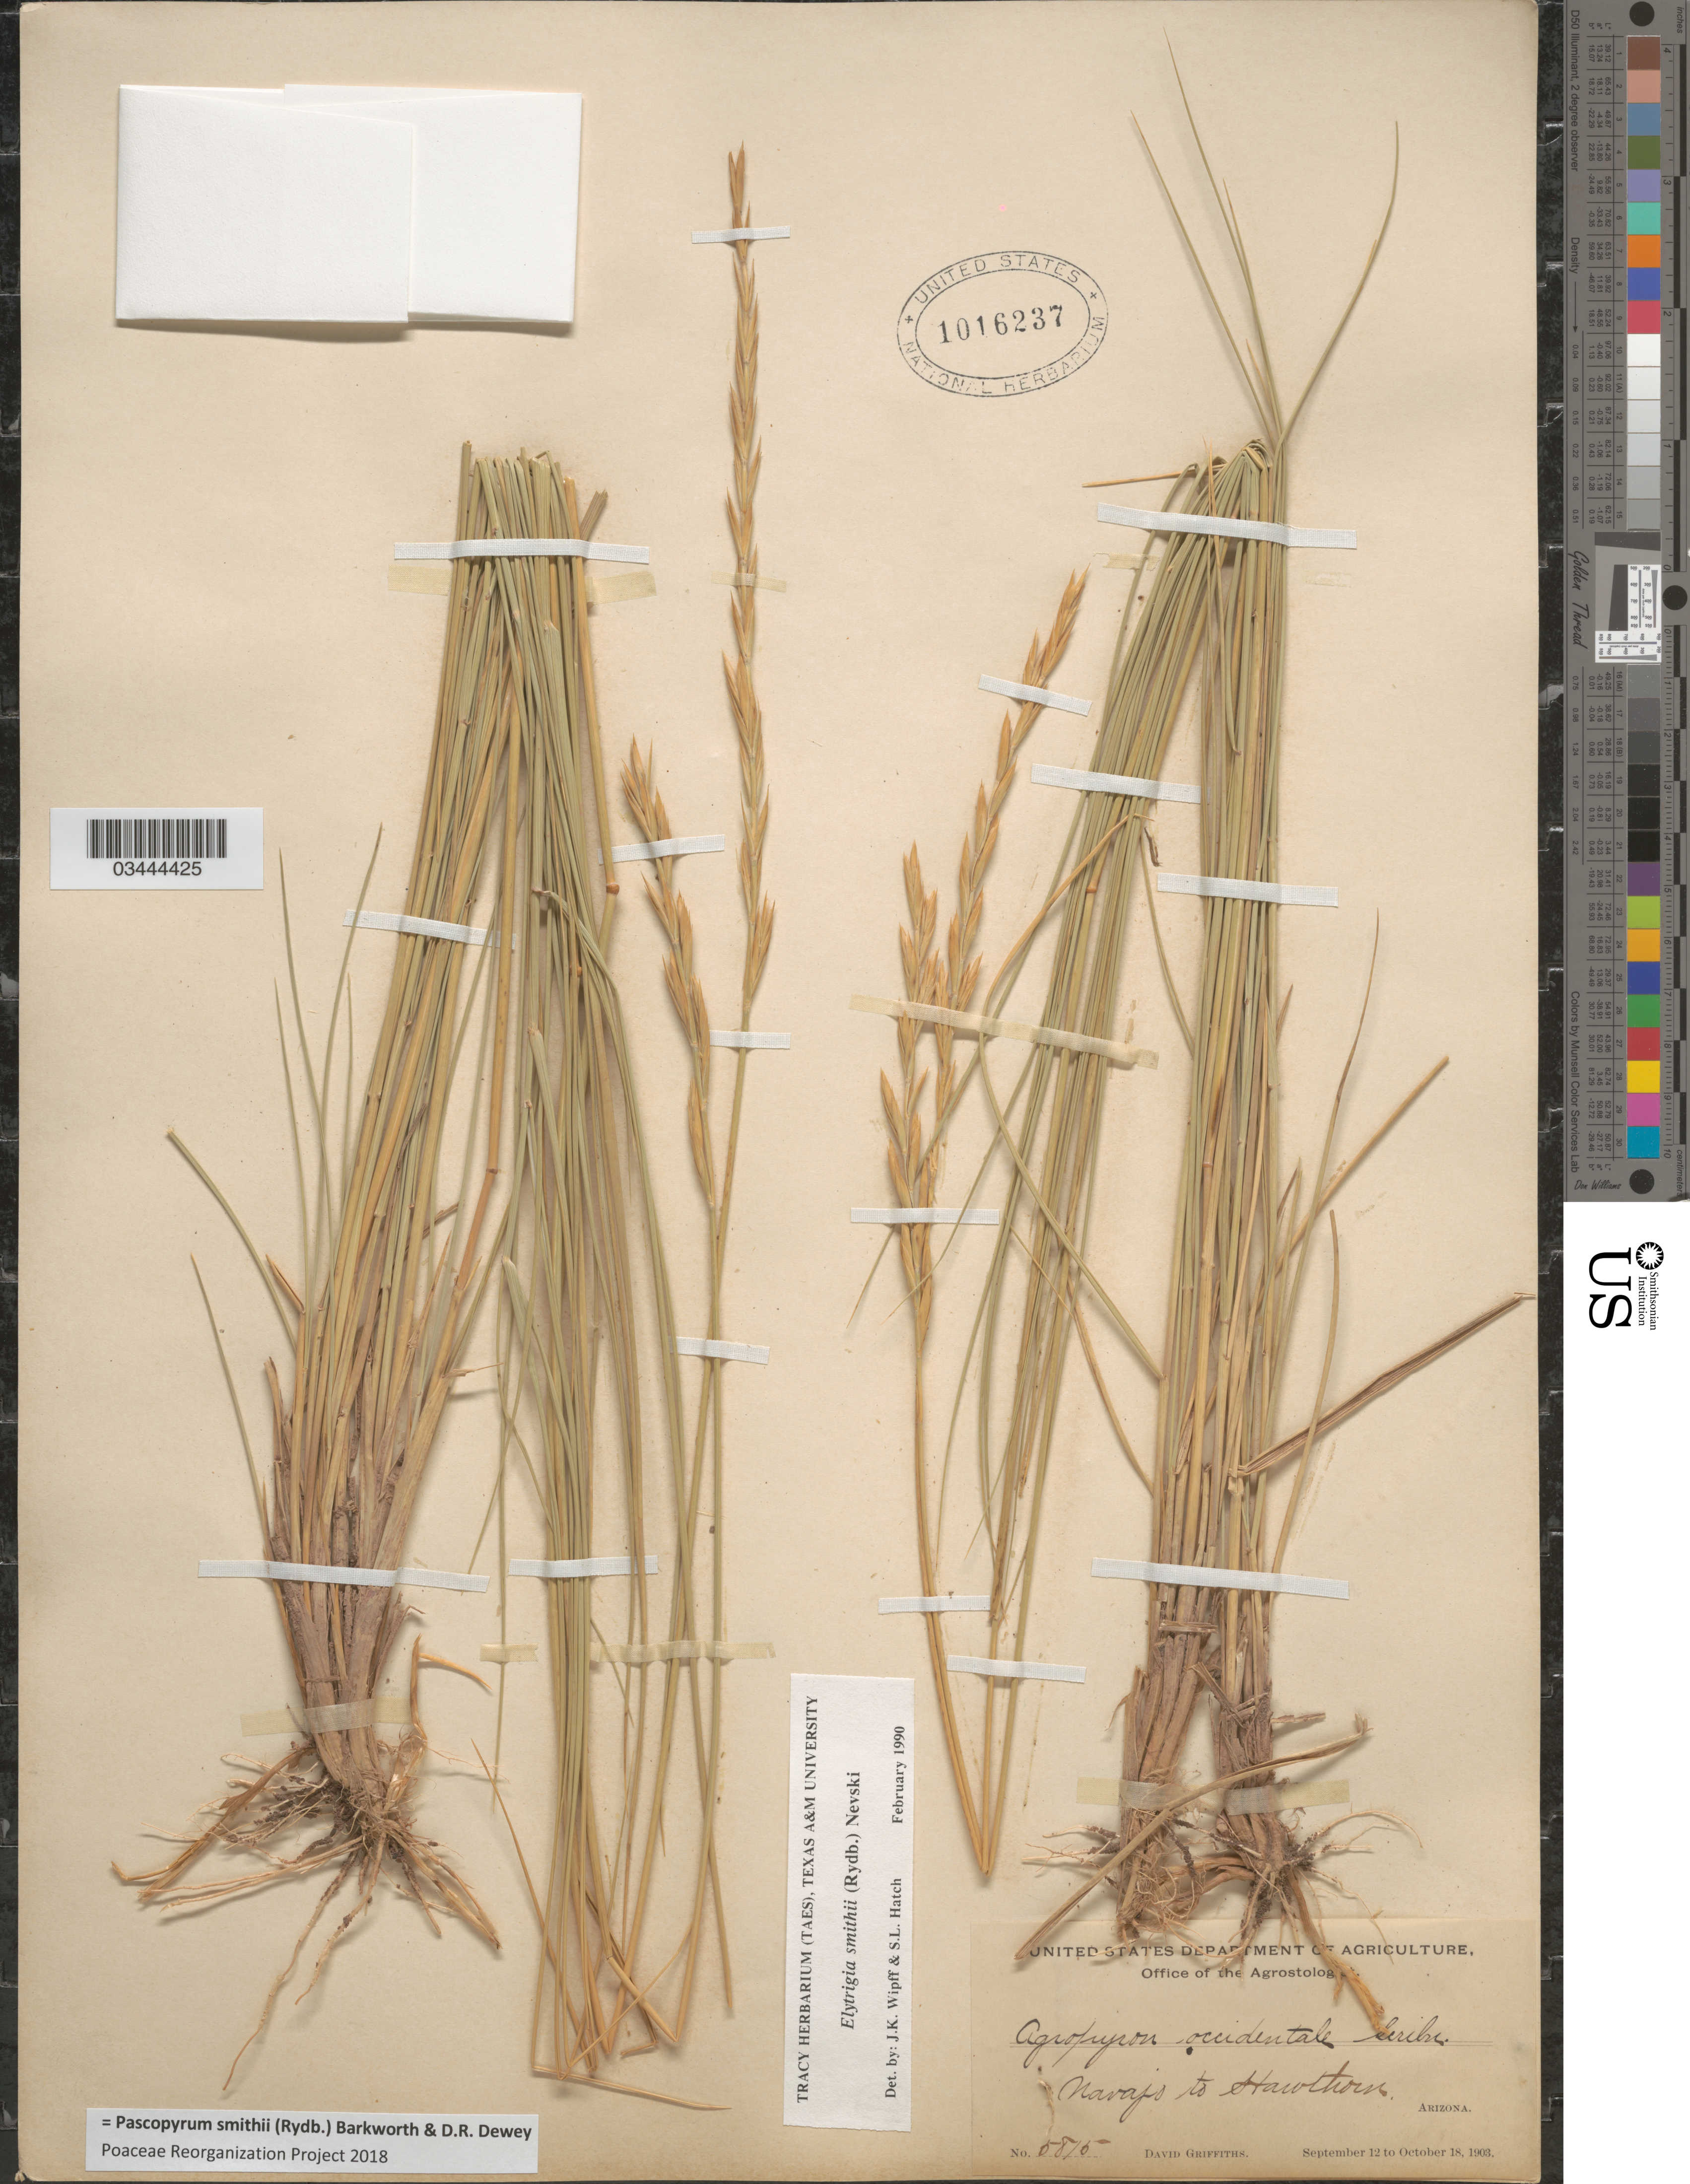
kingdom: Plantae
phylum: Tracheophyta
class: Liliopsida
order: Poales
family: Poaceae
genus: Pascopyrum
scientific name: Pascopyrum smithii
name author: (Rydb.) Barkworth & Dewey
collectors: D. Griffiths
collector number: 5815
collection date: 1903-09-12/1903-10-18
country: United States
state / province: Arizona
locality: Navajo to Hawthorn.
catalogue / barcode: US 1016237